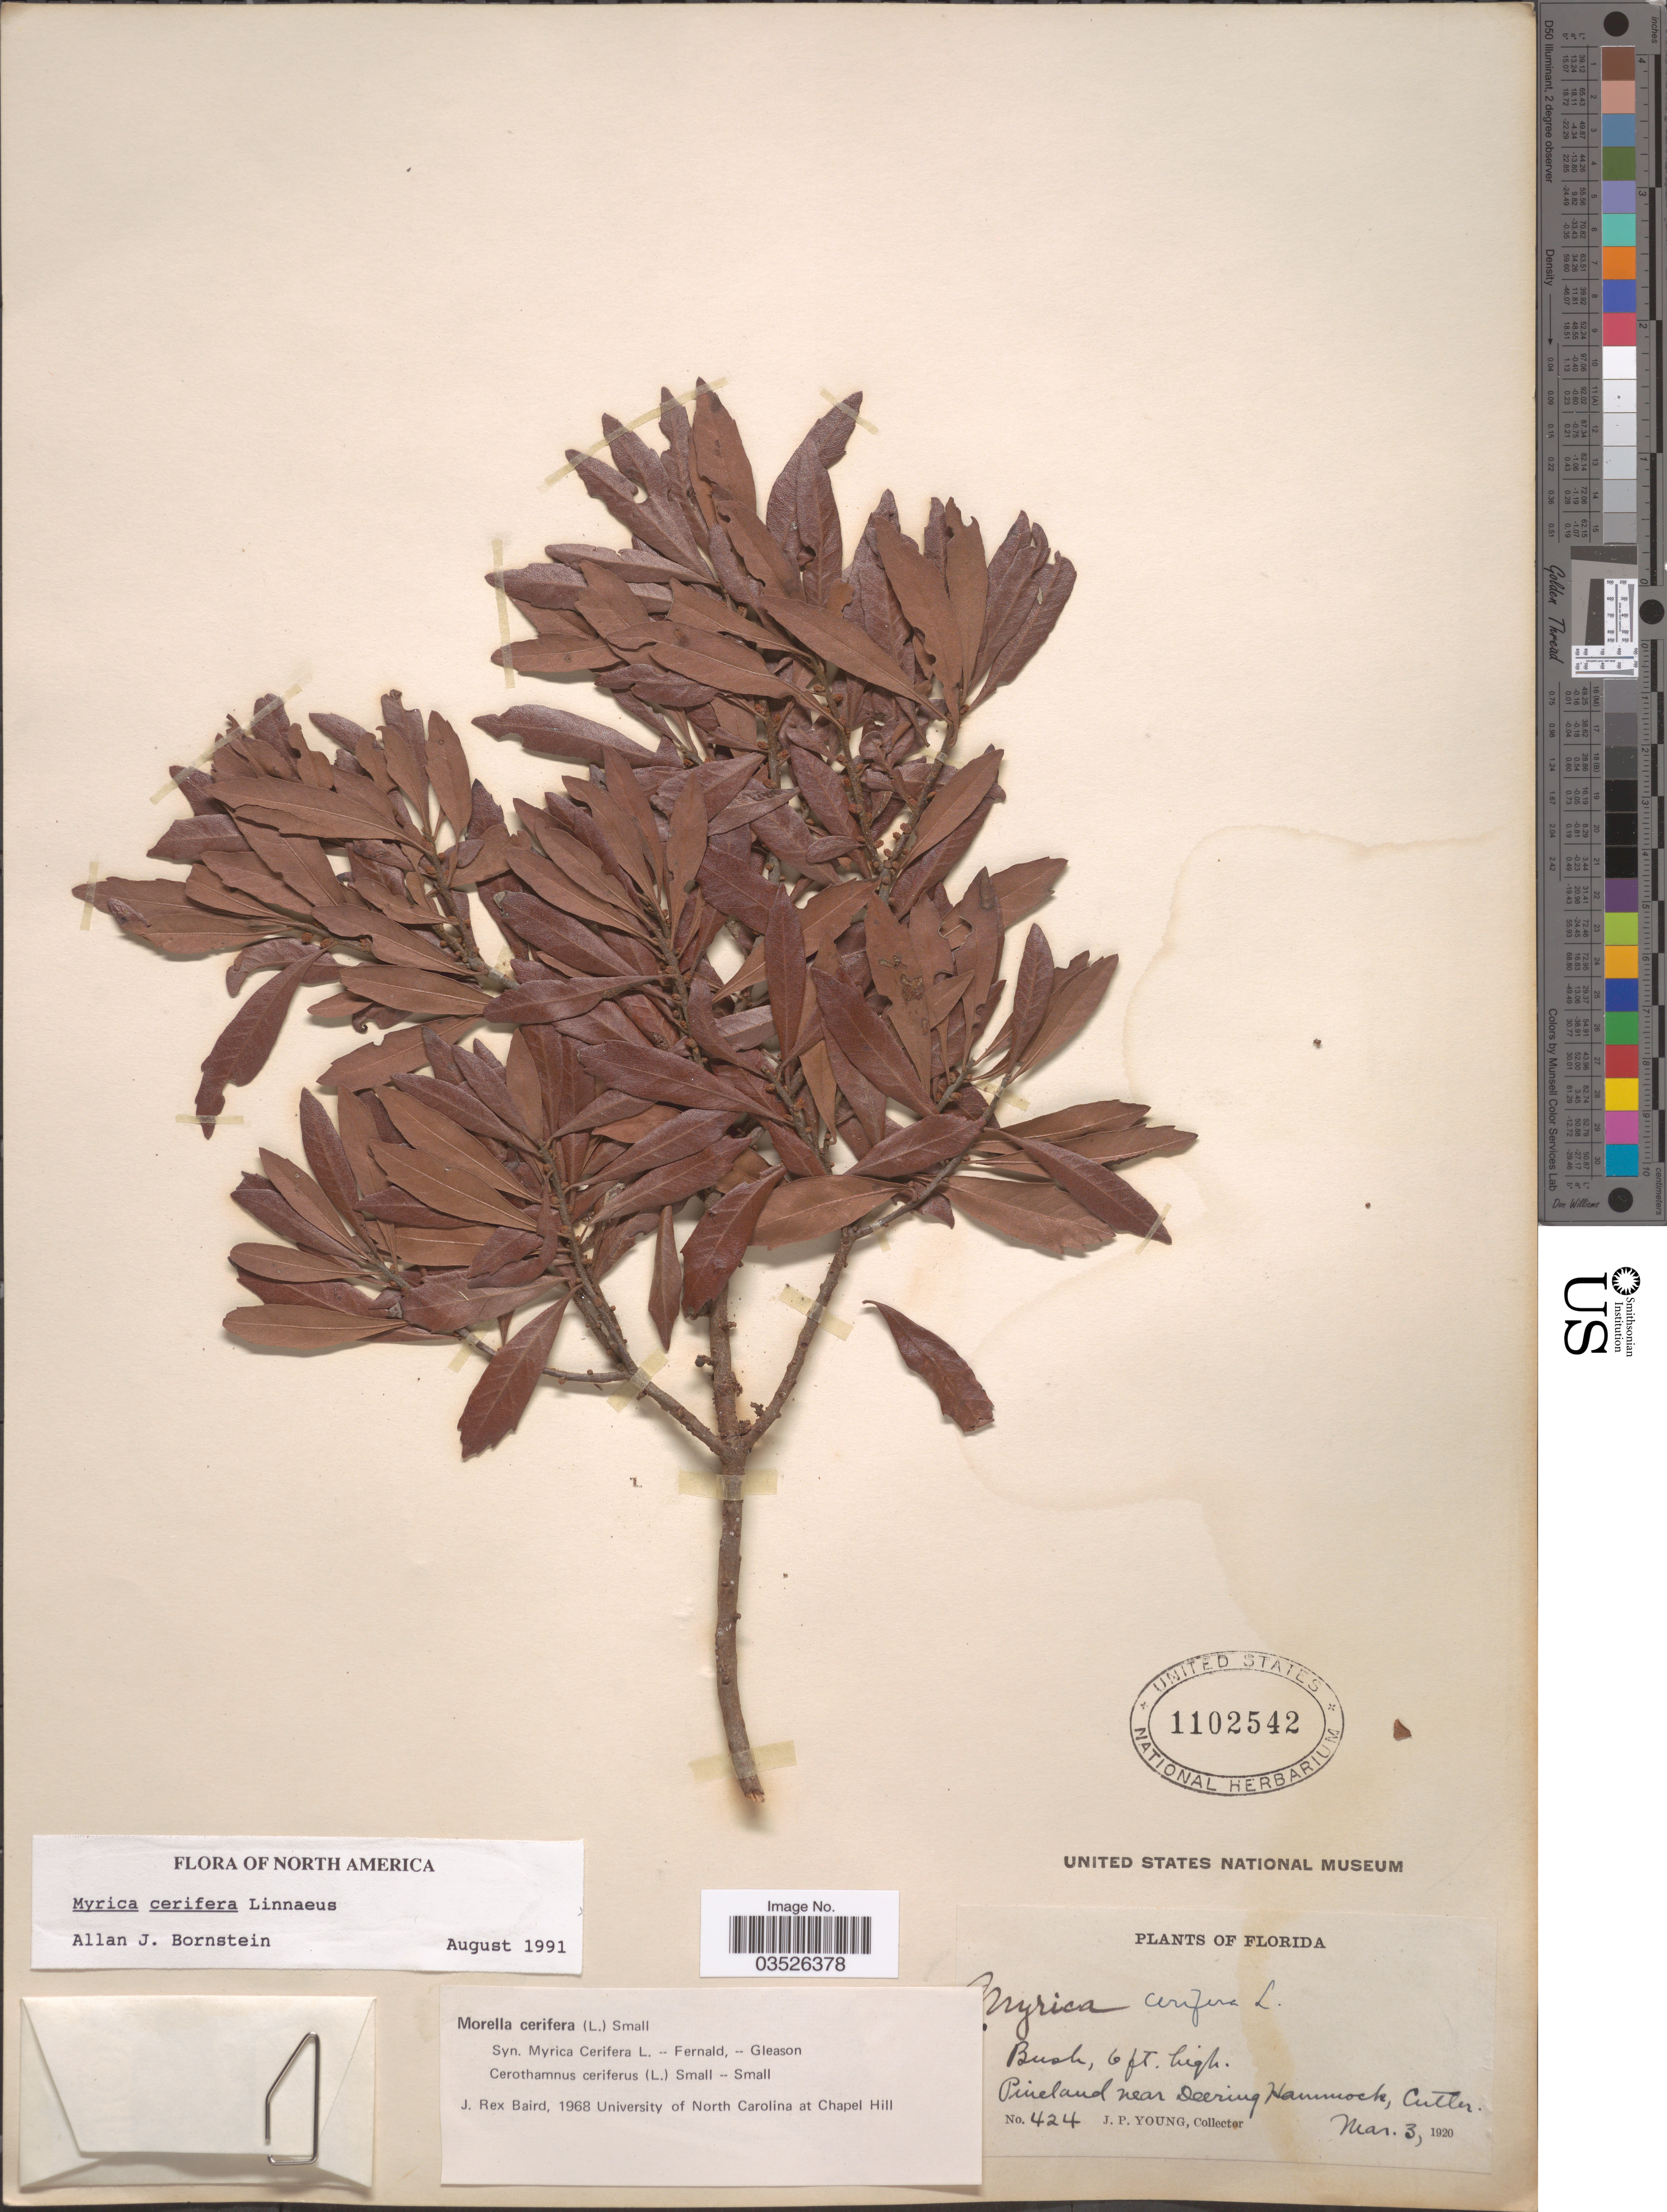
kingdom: Plantae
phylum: Tracheophyta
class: Magnoliopsida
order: Fagales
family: Myricaceae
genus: Morella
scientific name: Morella cerifera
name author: (L.) Small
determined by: Baird, James Rex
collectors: J. P. Young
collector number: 424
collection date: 1920-03-03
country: United States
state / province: Florida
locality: Pineland near Deering Hammock, Cutler.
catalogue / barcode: US 1102542